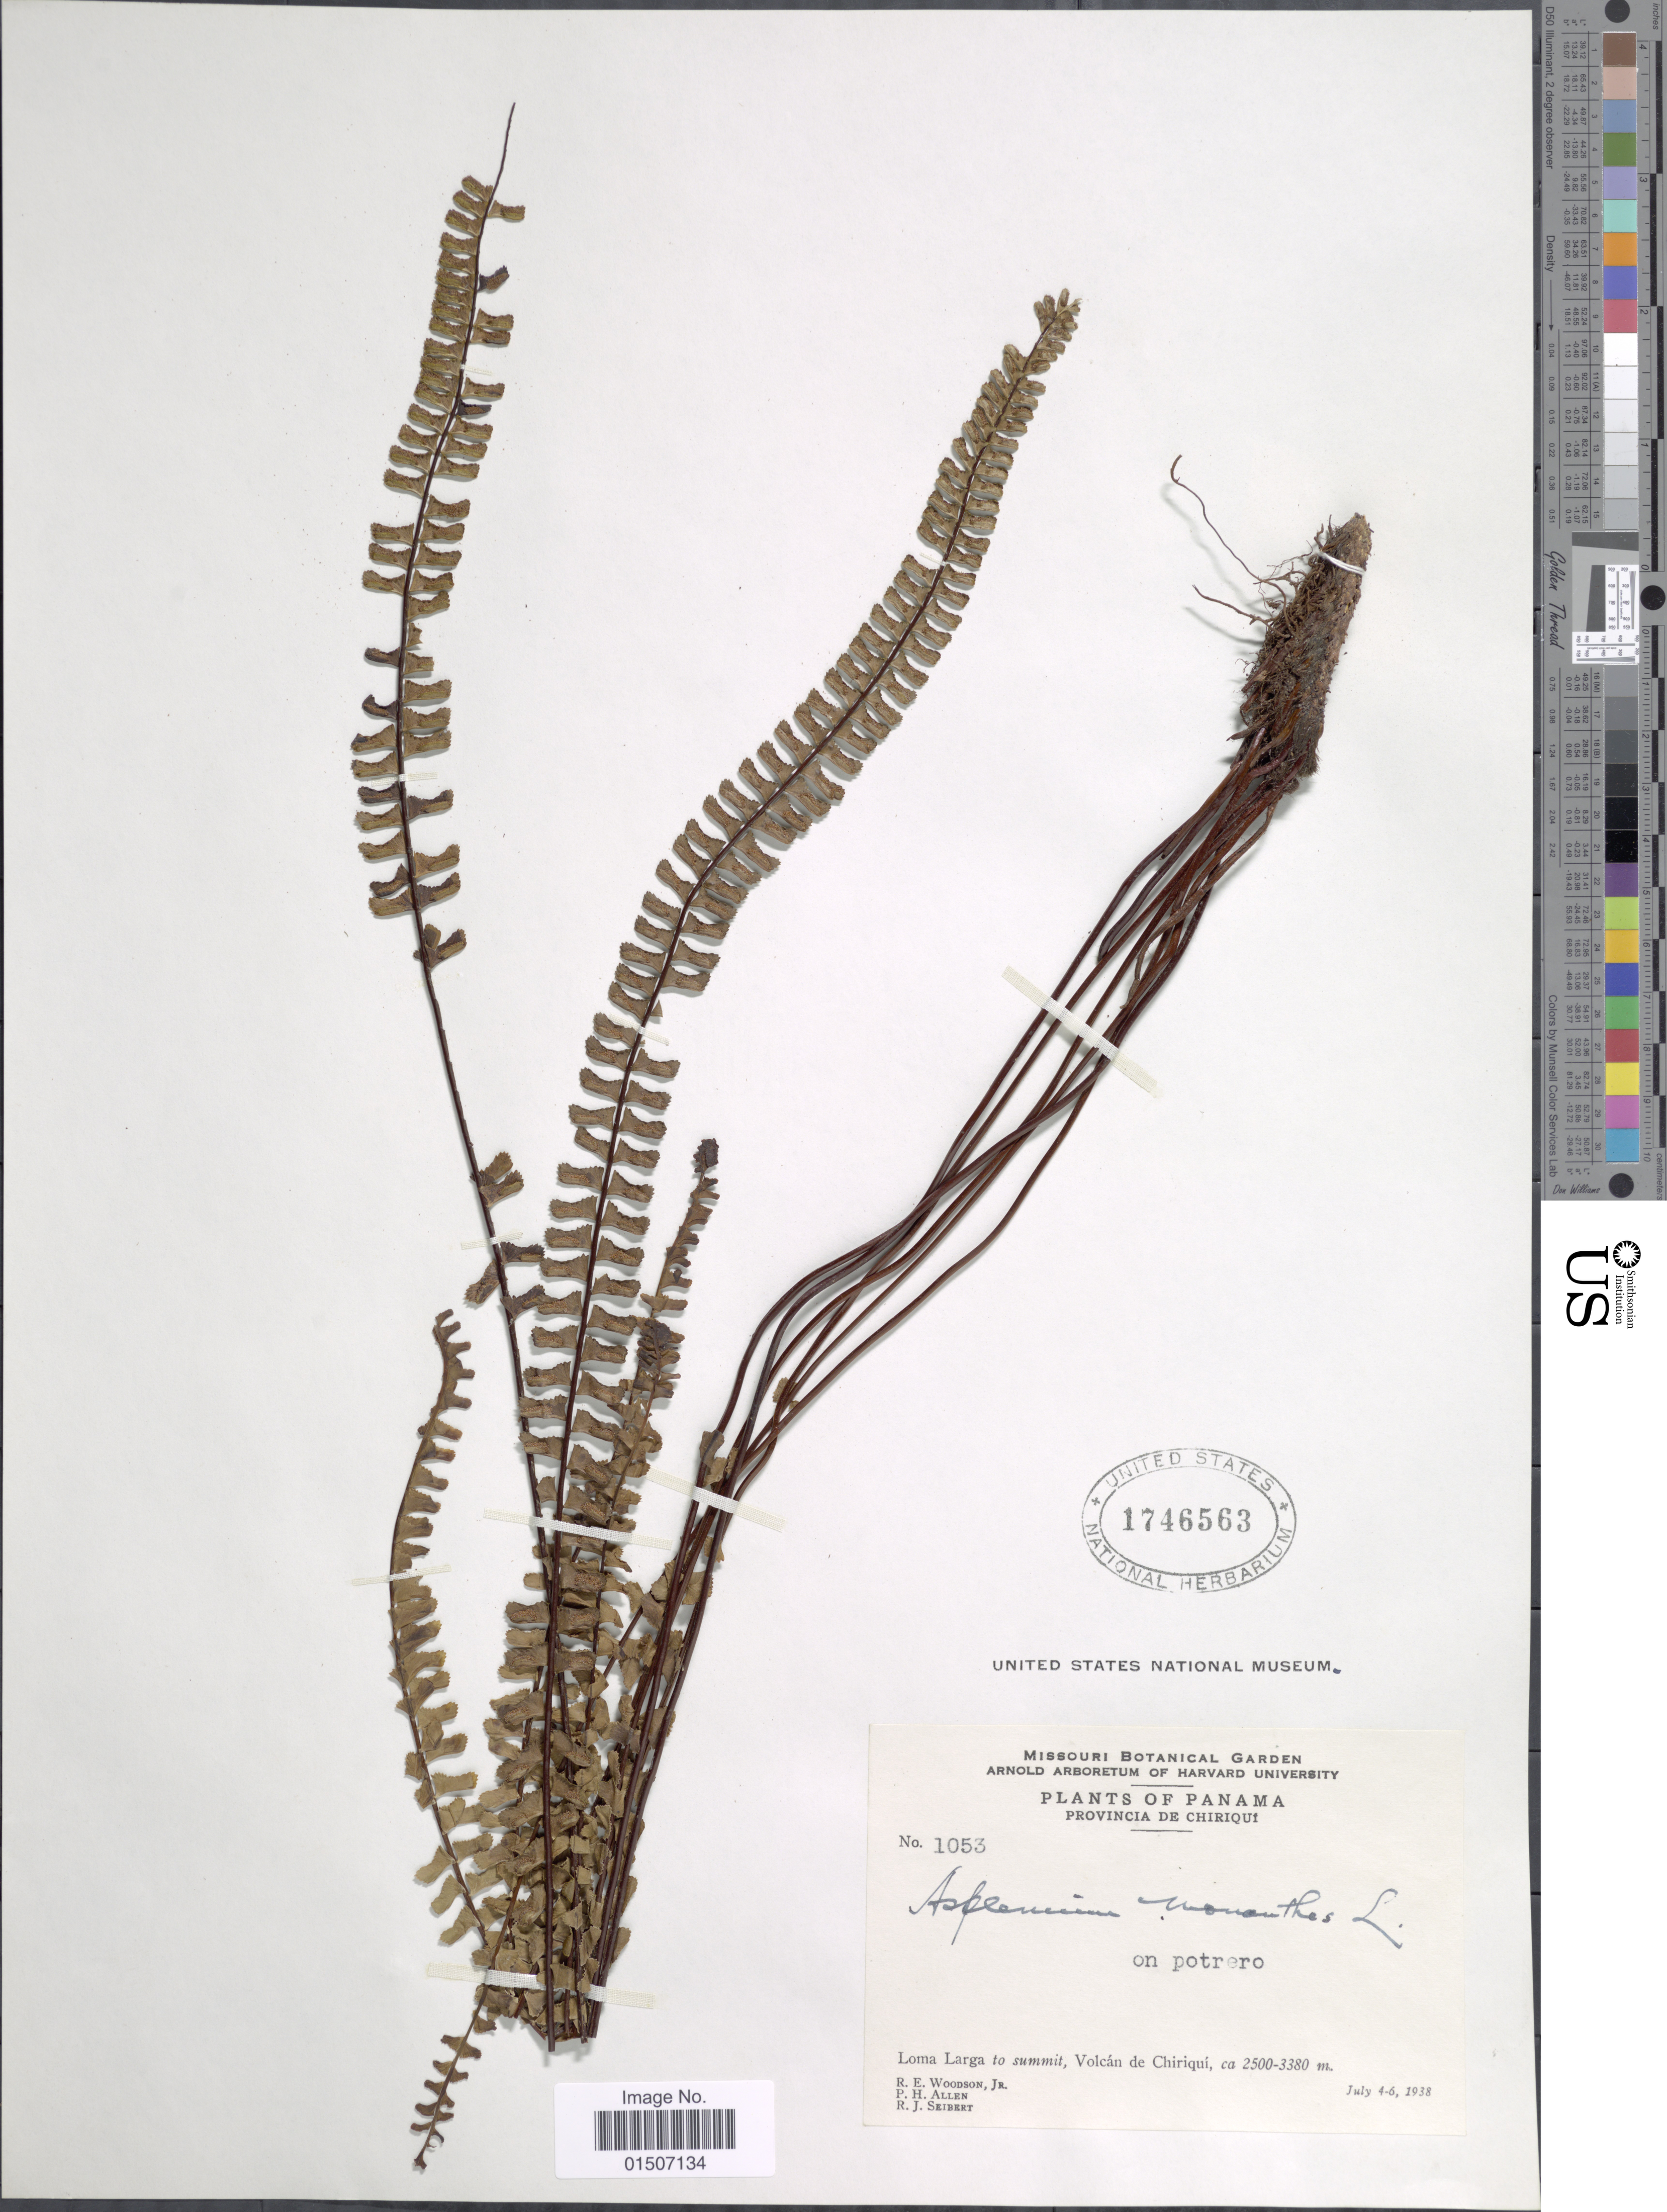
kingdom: Plantae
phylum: Tracheophyta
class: Polypodiopsida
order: Polypodiales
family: Aspleniaceae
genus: Asplenium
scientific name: Asplenium monanthes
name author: L.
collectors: R. E. Woodson, P. H. Allen & R. J. Seibert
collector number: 1053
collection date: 1938-07-04/1938-07-06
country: Panama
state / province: Chiriqui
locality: Loma Larga to summit, Volcán de Chiriquí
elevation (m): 2500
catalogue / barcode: US 1746563